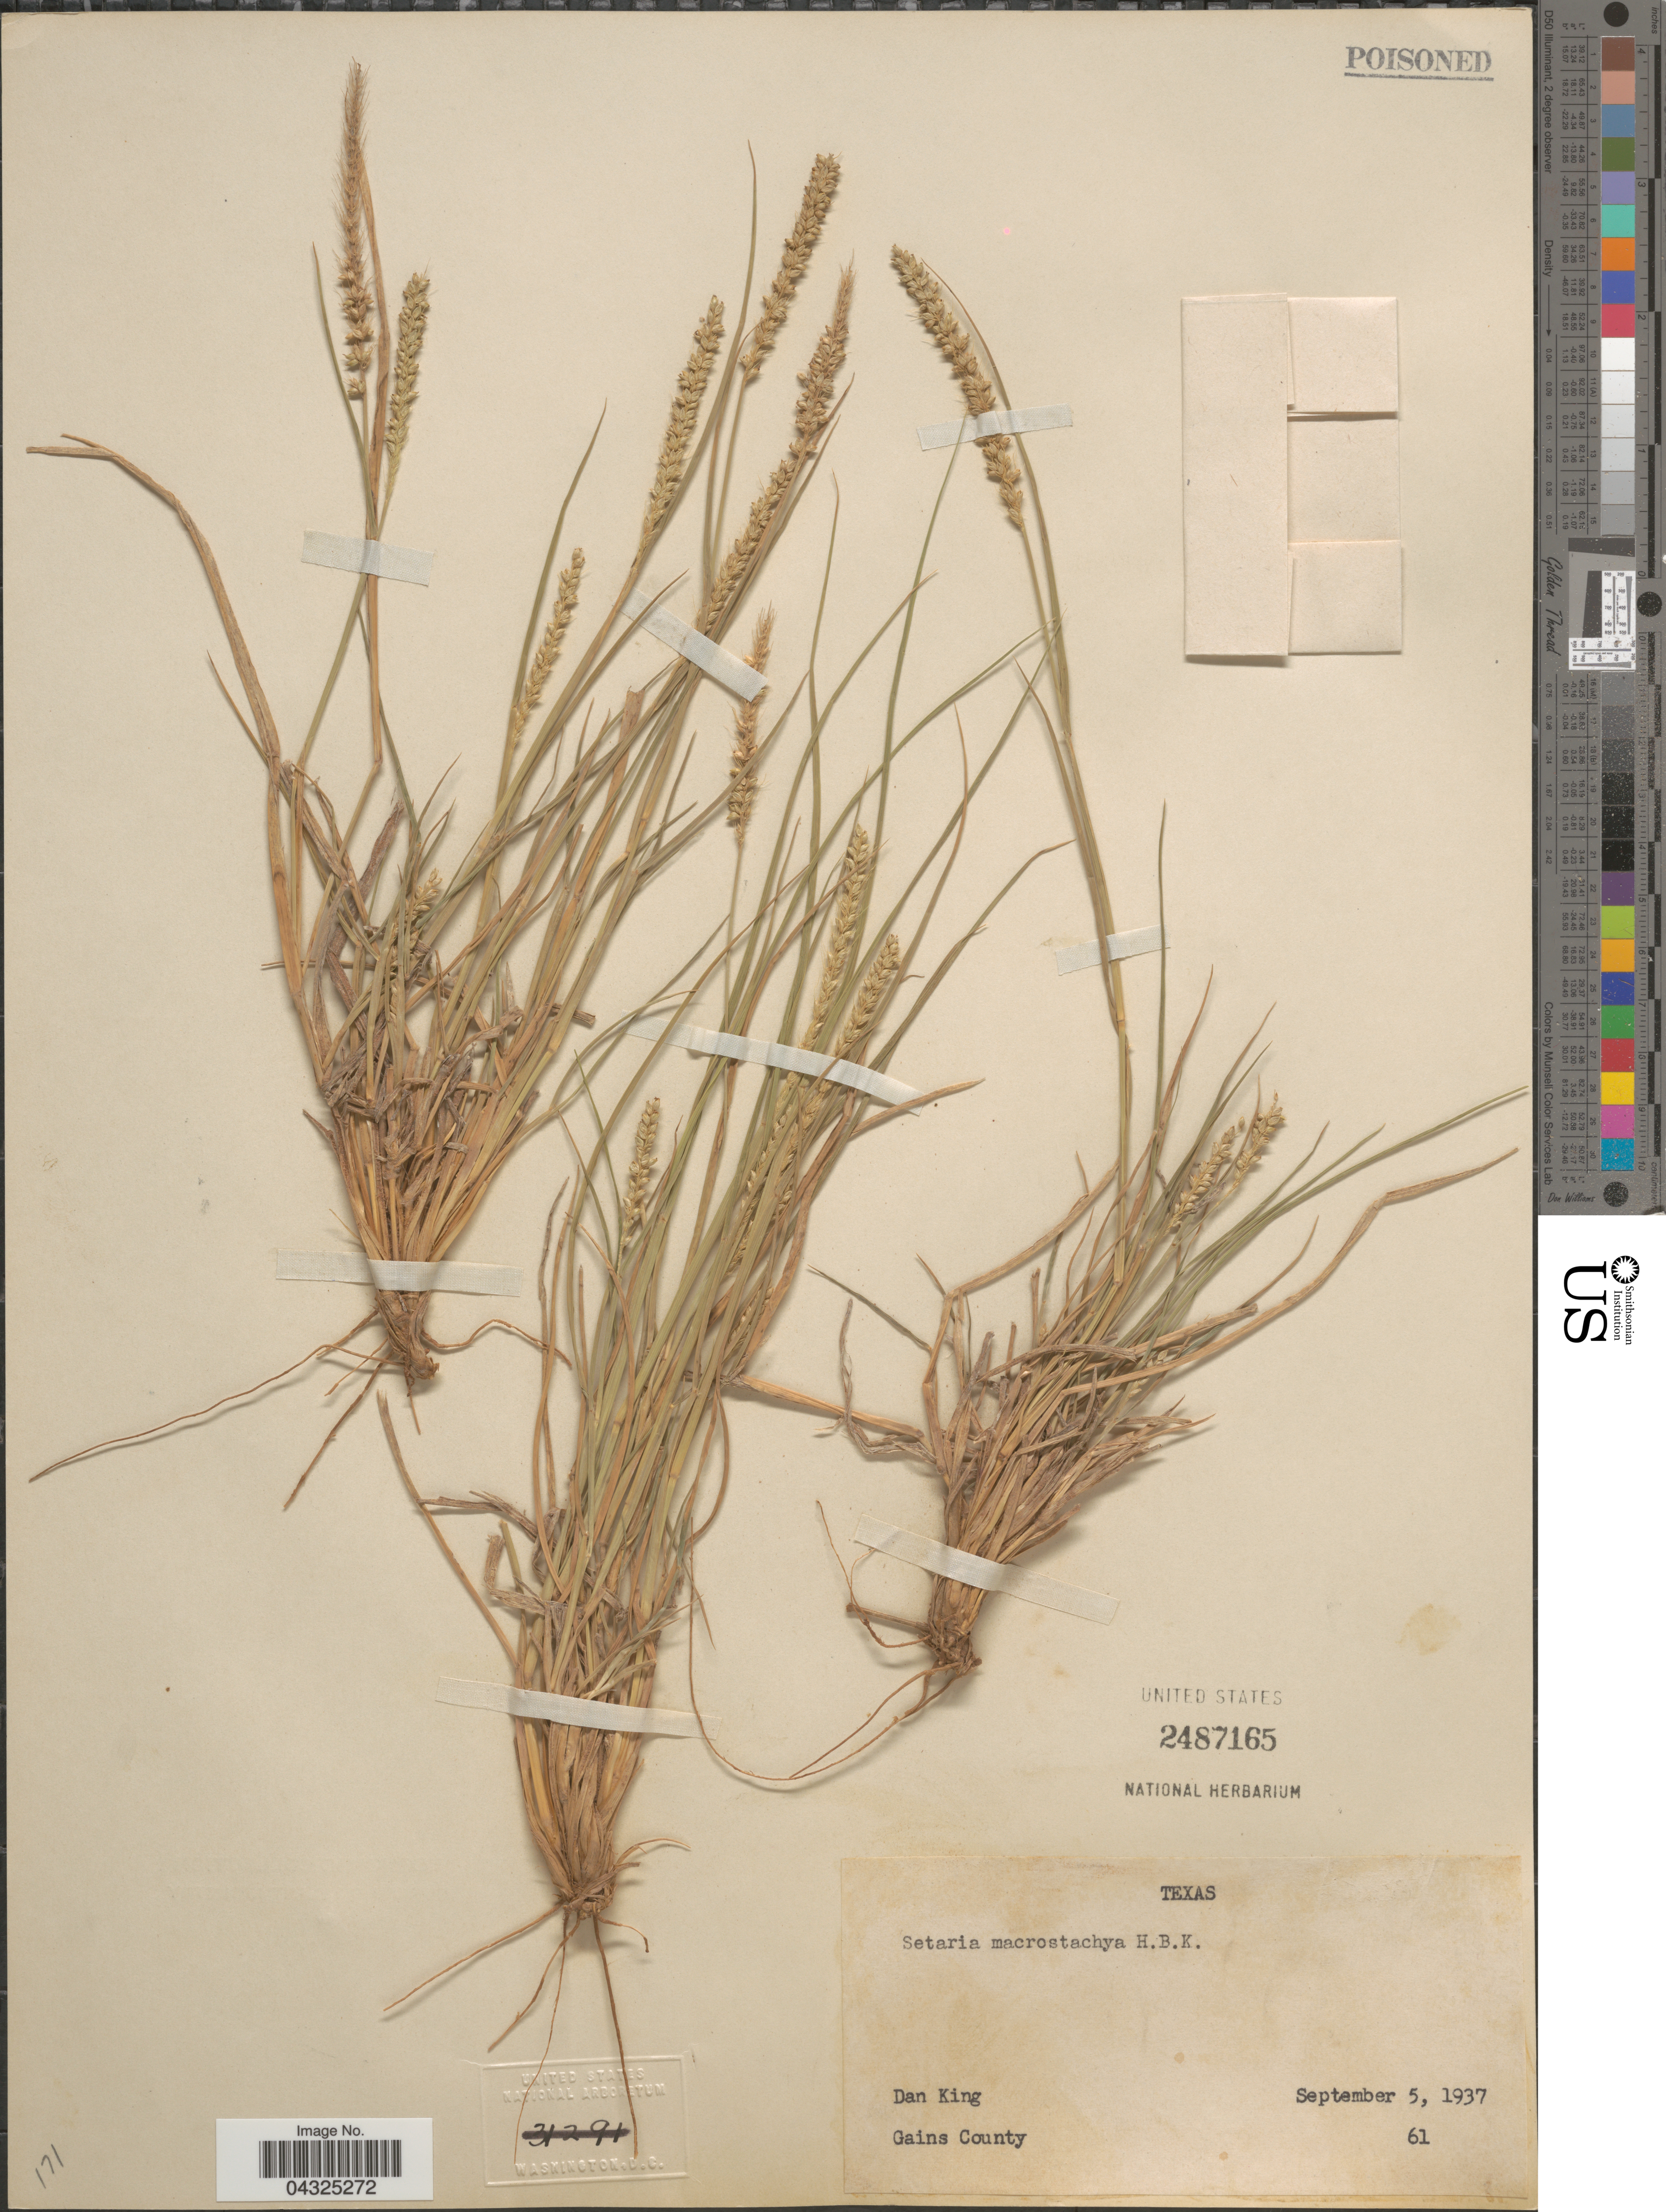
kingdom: Plantae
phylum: Tracheophyta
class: Liliopsida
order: Poales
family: Poaceae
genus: Setaria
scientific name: Setaria macrostachya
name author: Kunth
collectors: D. King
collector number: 61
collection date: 1937-09-05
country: United States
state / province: Texas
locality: Gains County.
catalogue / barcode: US 2487165